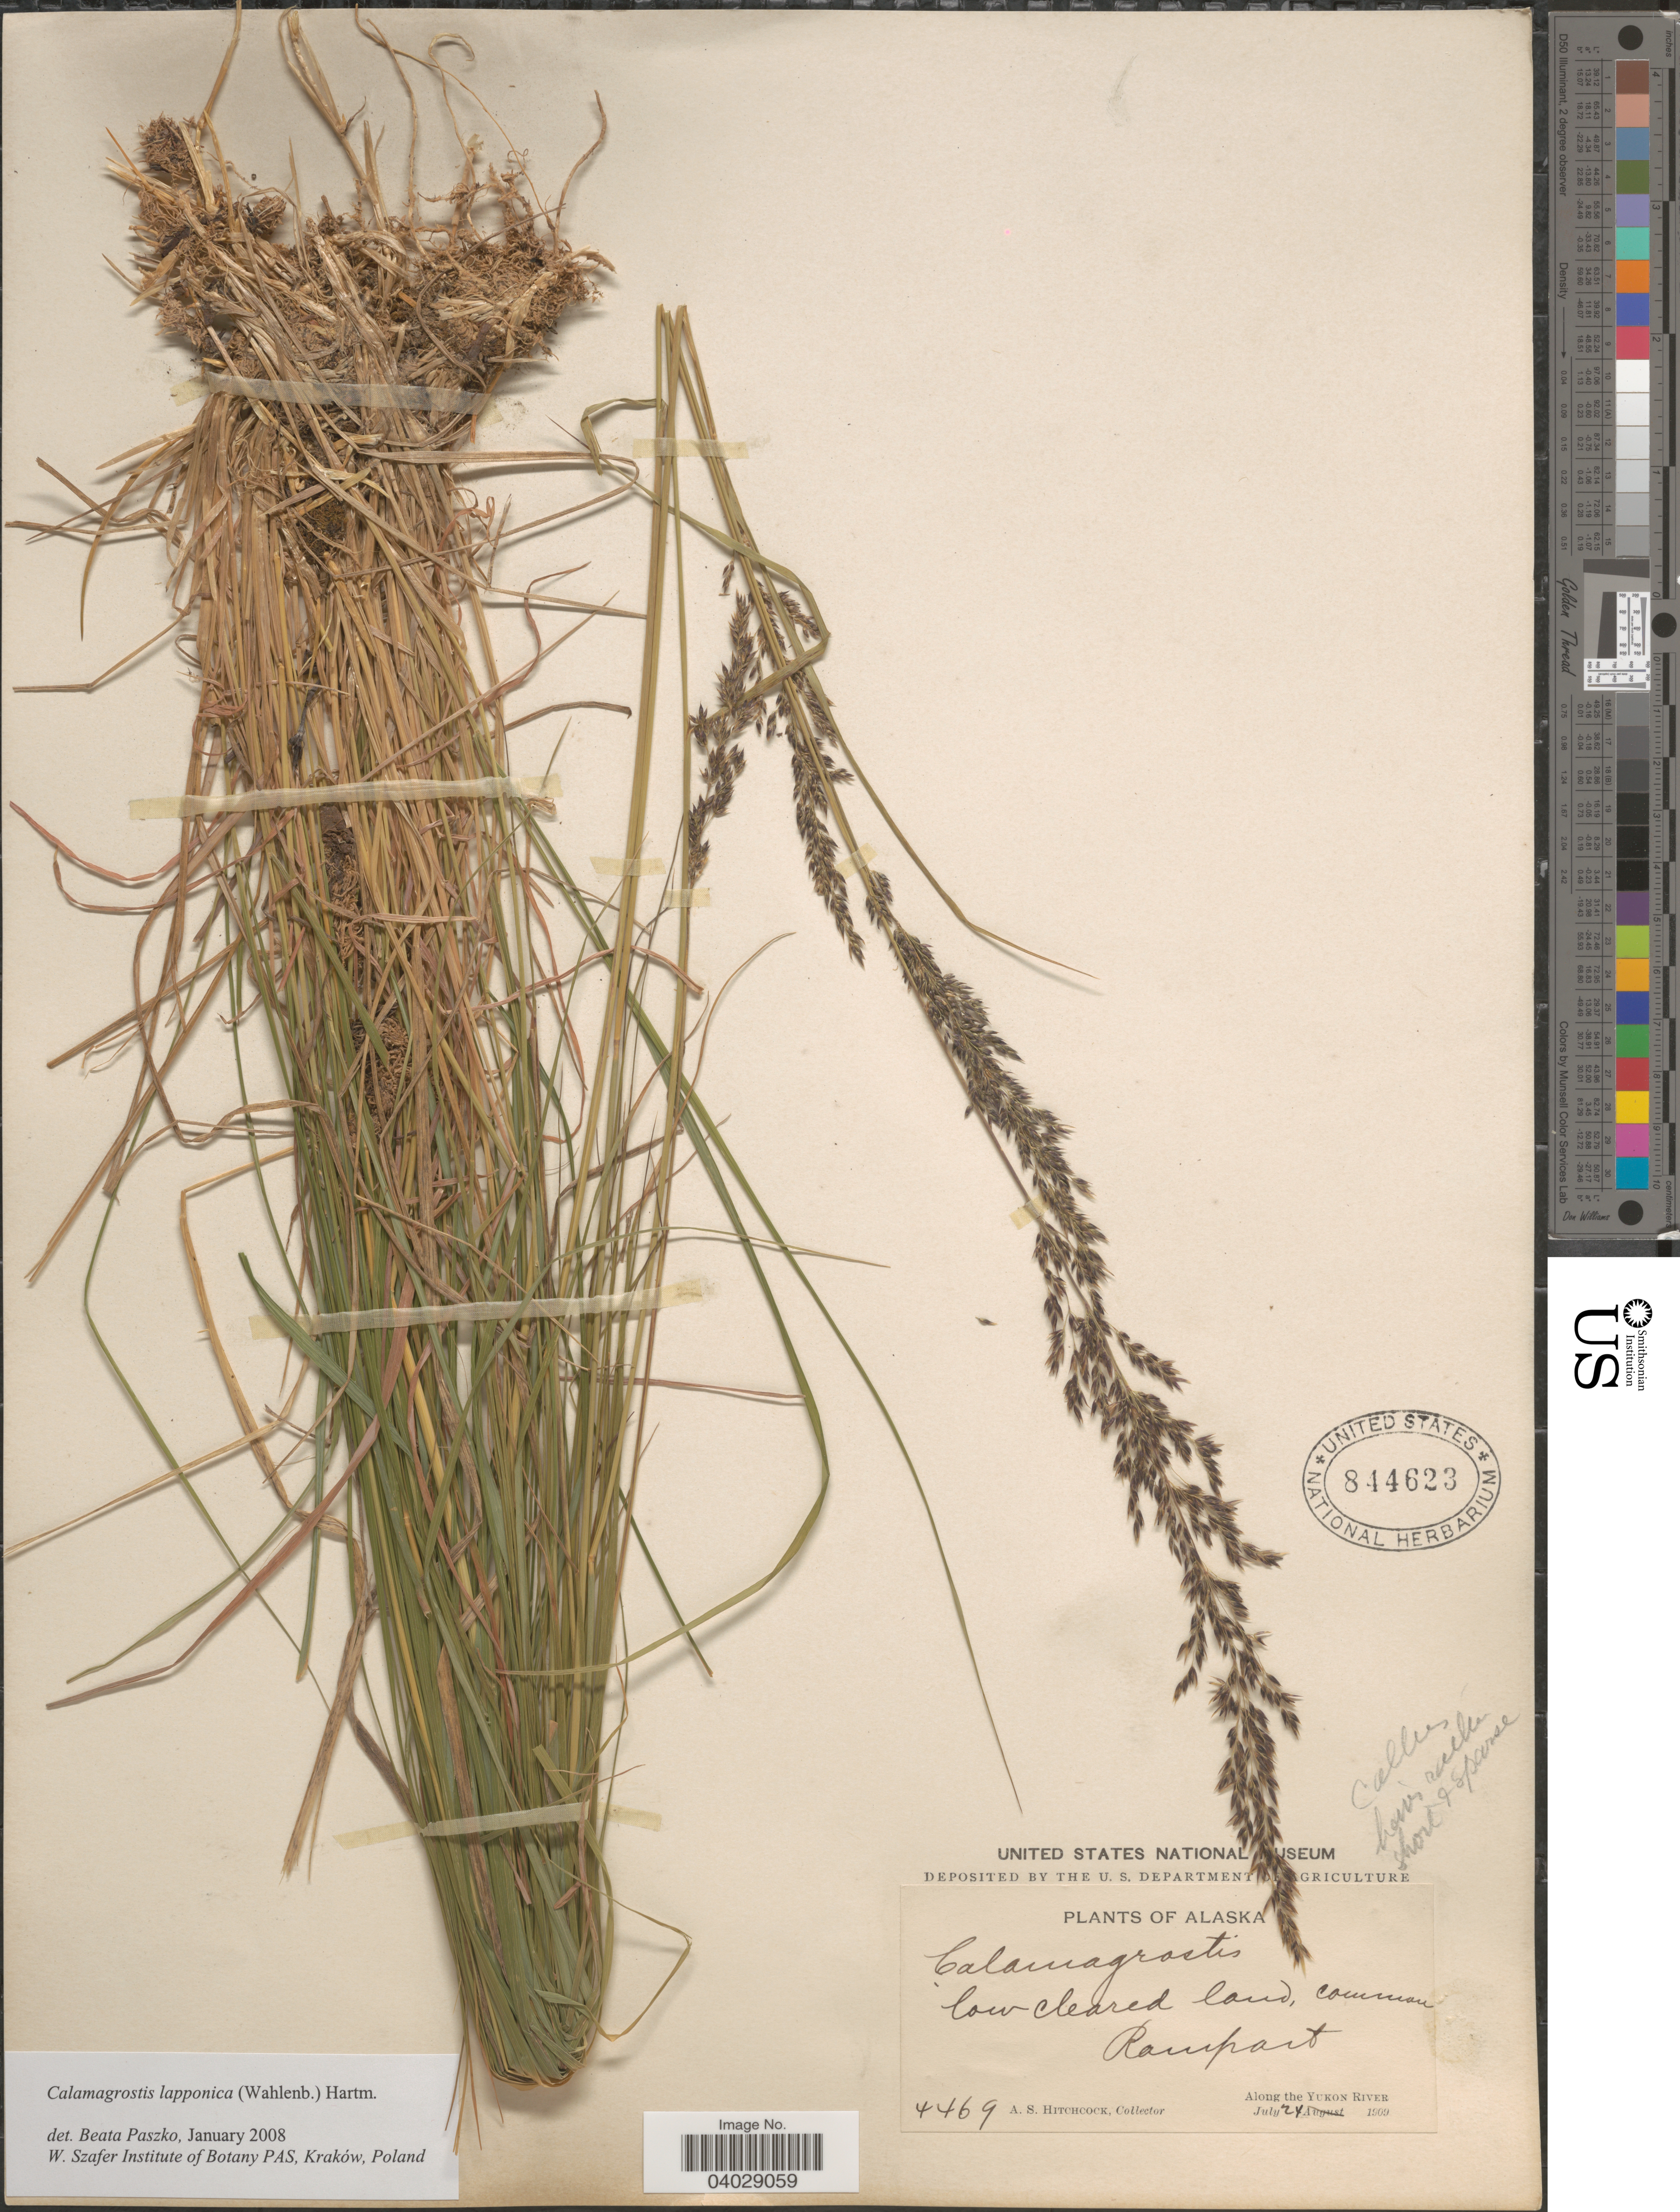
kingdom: Plantae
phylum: Tracheophyta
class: Liliopsida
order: Poales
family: Poaceae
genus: Calamagrostis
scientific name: Calamagrostis lapponica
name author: (Wahlenb.) Hartm.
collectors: A. S. Hitchcock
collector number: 4469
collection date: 1909-07-24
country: United States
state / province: Alaska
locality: Rampart. Along the Yukon River.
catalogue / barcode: US 844623